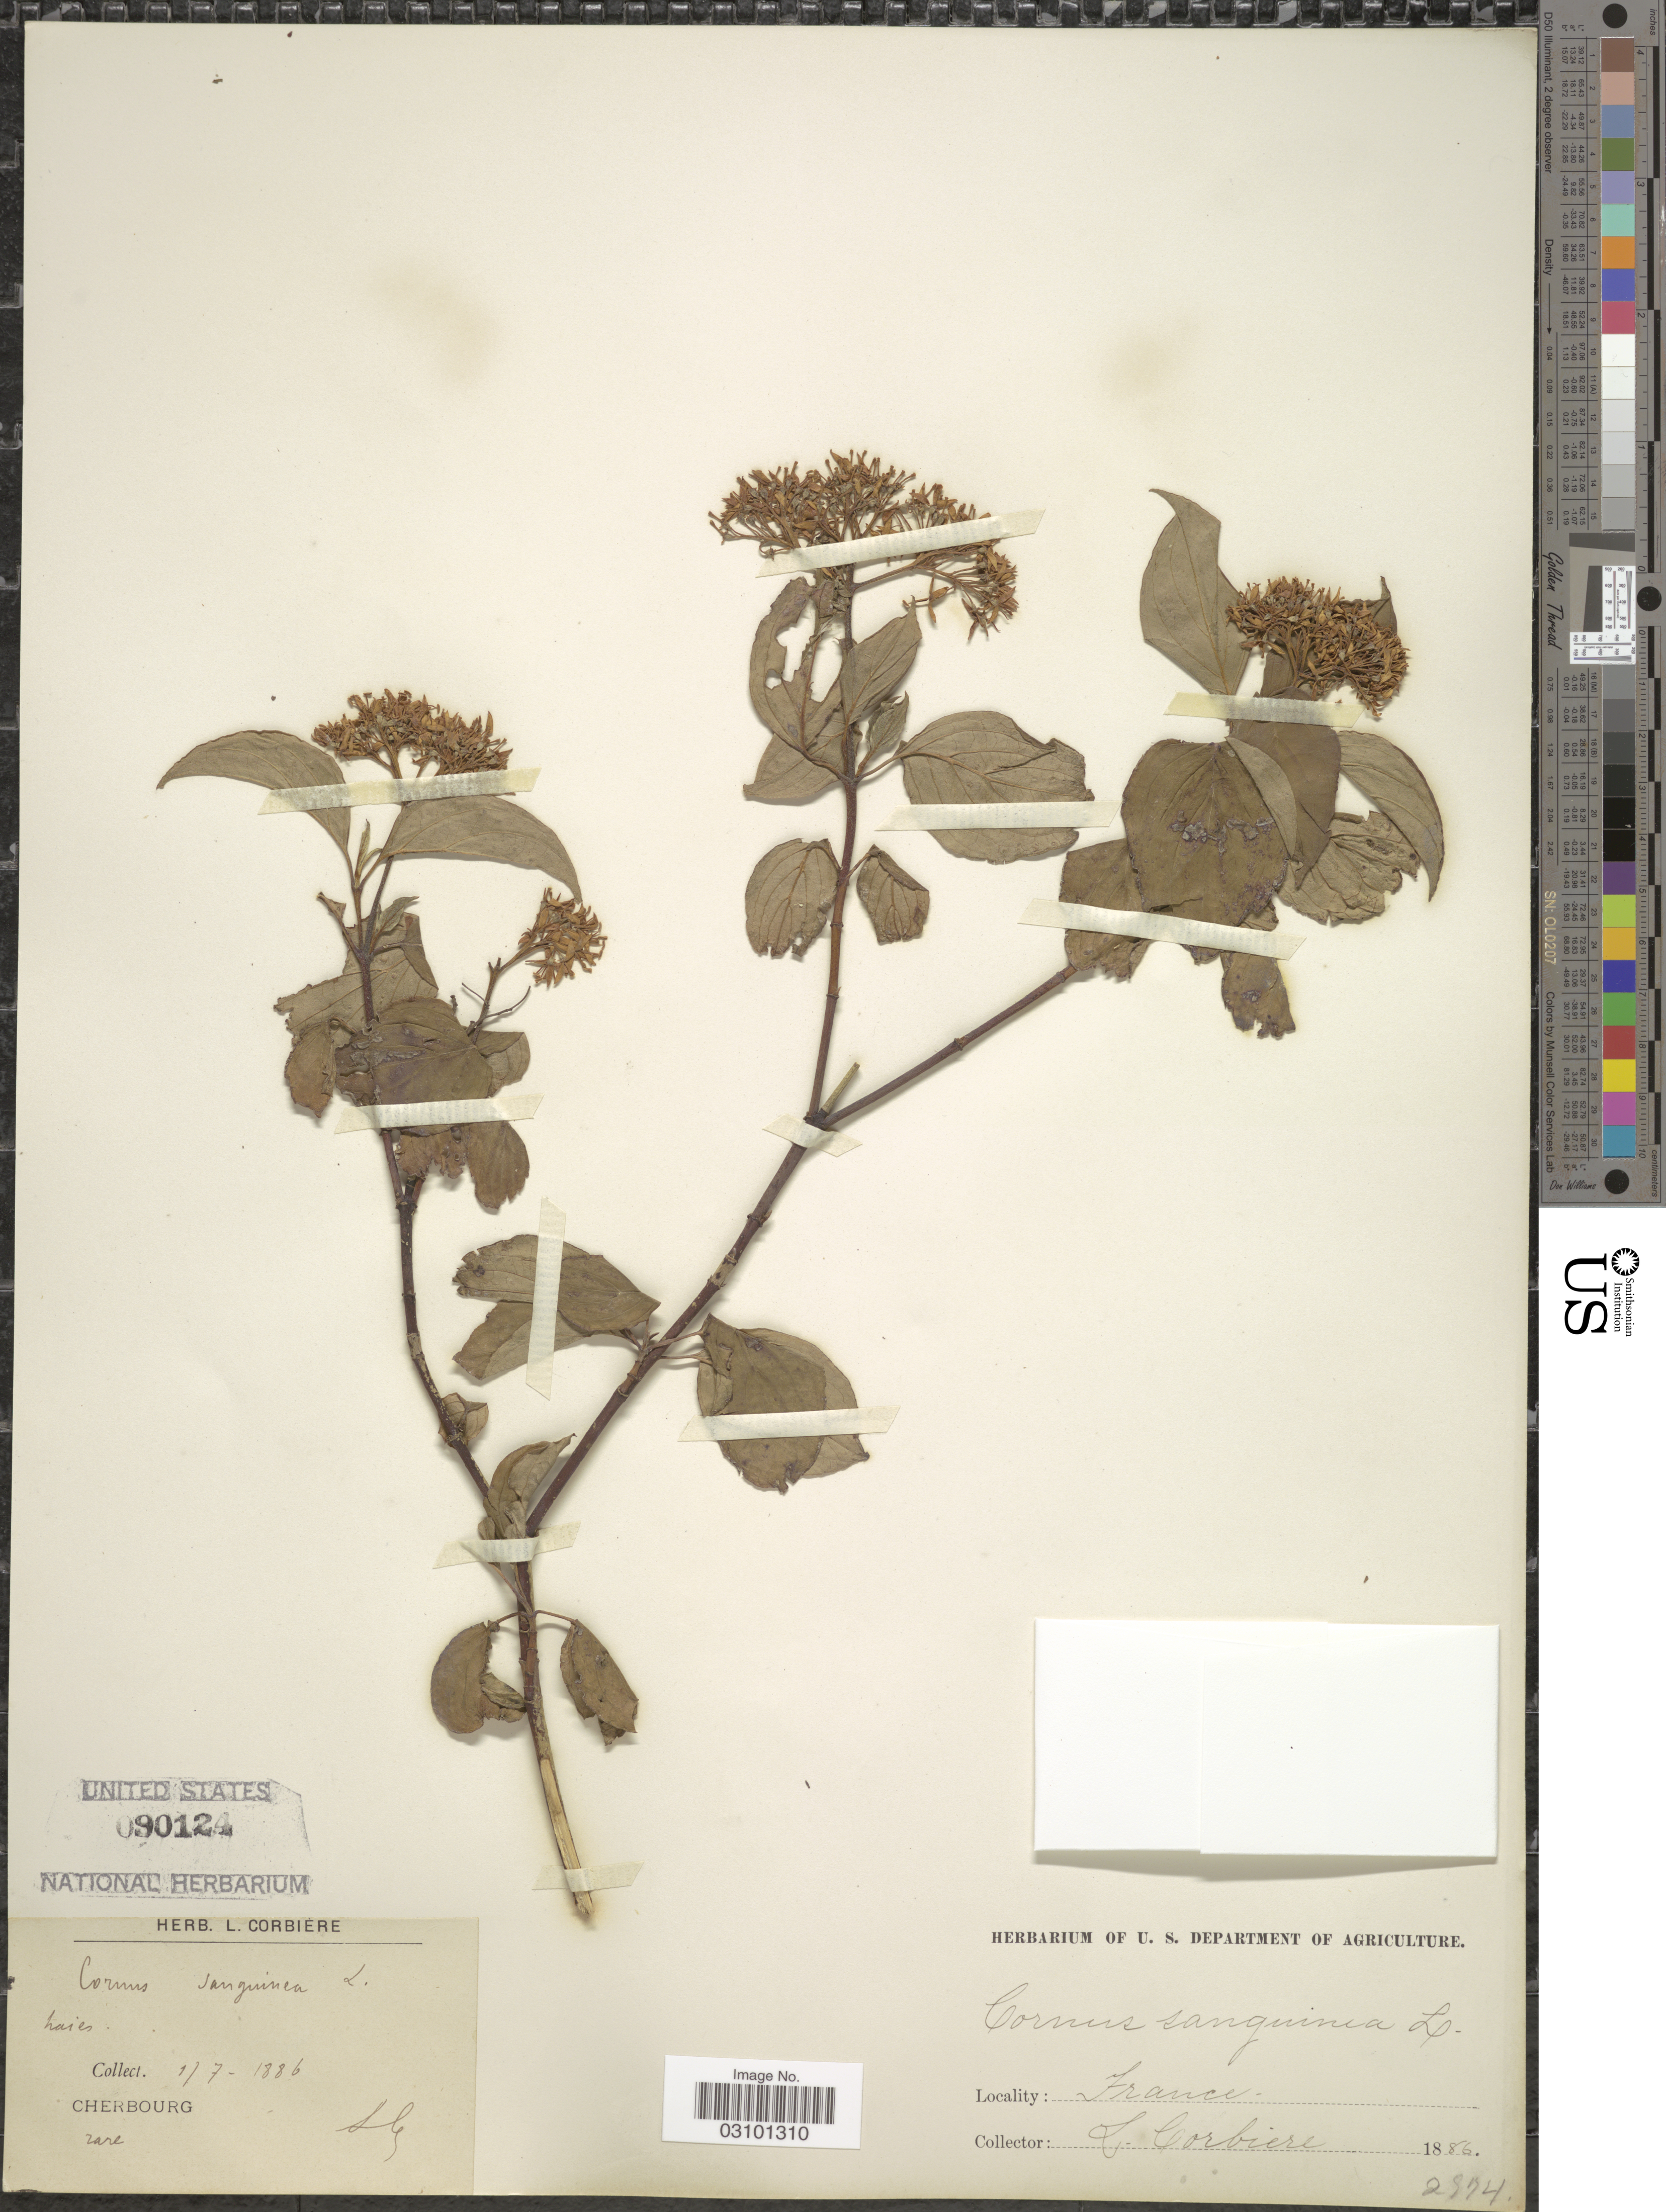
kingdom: Plantae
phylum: Tracheophyta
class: Magnoliopsida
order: Cornales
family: Cornaceae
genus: Cornus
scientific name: Cornus sanguinea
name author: L.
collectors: L. Corbière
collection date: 1886-07-17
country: Switzerland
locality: Cherbourg.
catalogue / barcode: US 90124